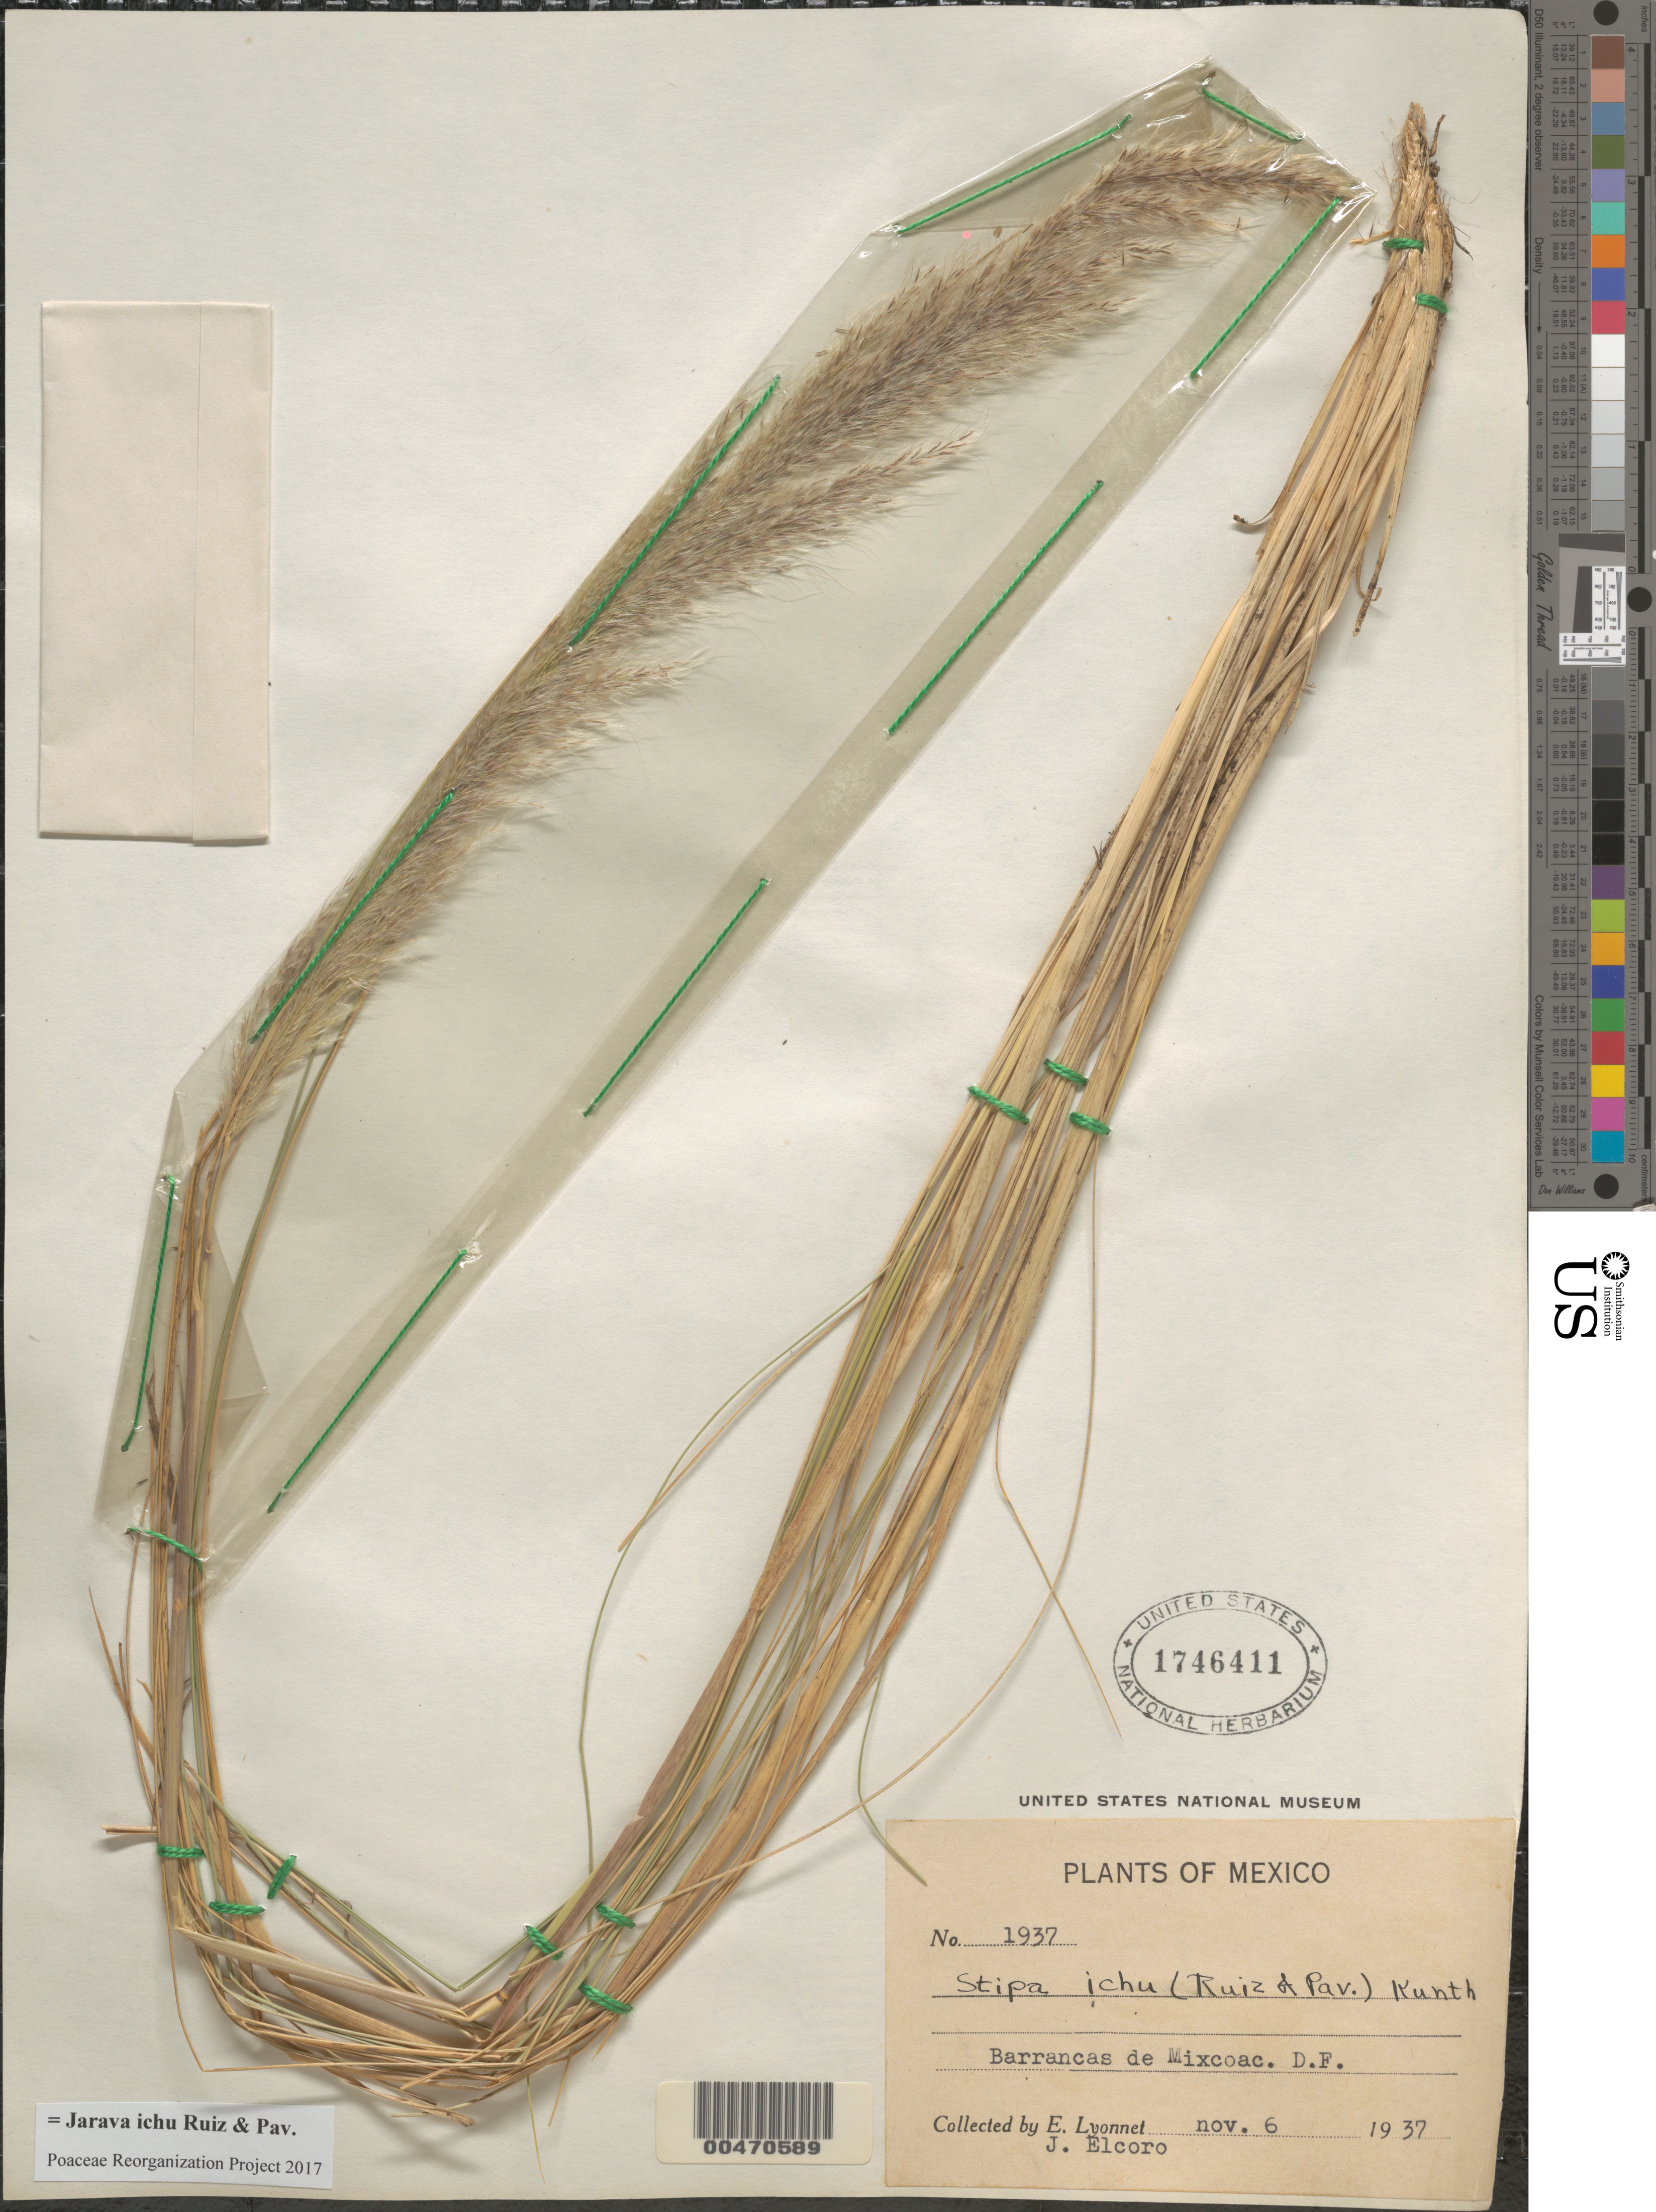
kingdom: Plantae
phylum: Tracheophyta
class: Liliopsida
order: Poales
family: Poaceae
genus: Jarava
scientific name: Jarava ichu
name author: Ruiz & Pav.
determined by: Poaceae Reorganization Project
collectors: Bro. E. Lyonnet & J. Elcoro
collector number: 1937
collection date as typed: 6 Nov 1937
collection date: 1937-11-06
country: Mexico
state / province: Distrito Federal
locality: Barrancas de Mixcoac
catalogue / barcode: US 1746411